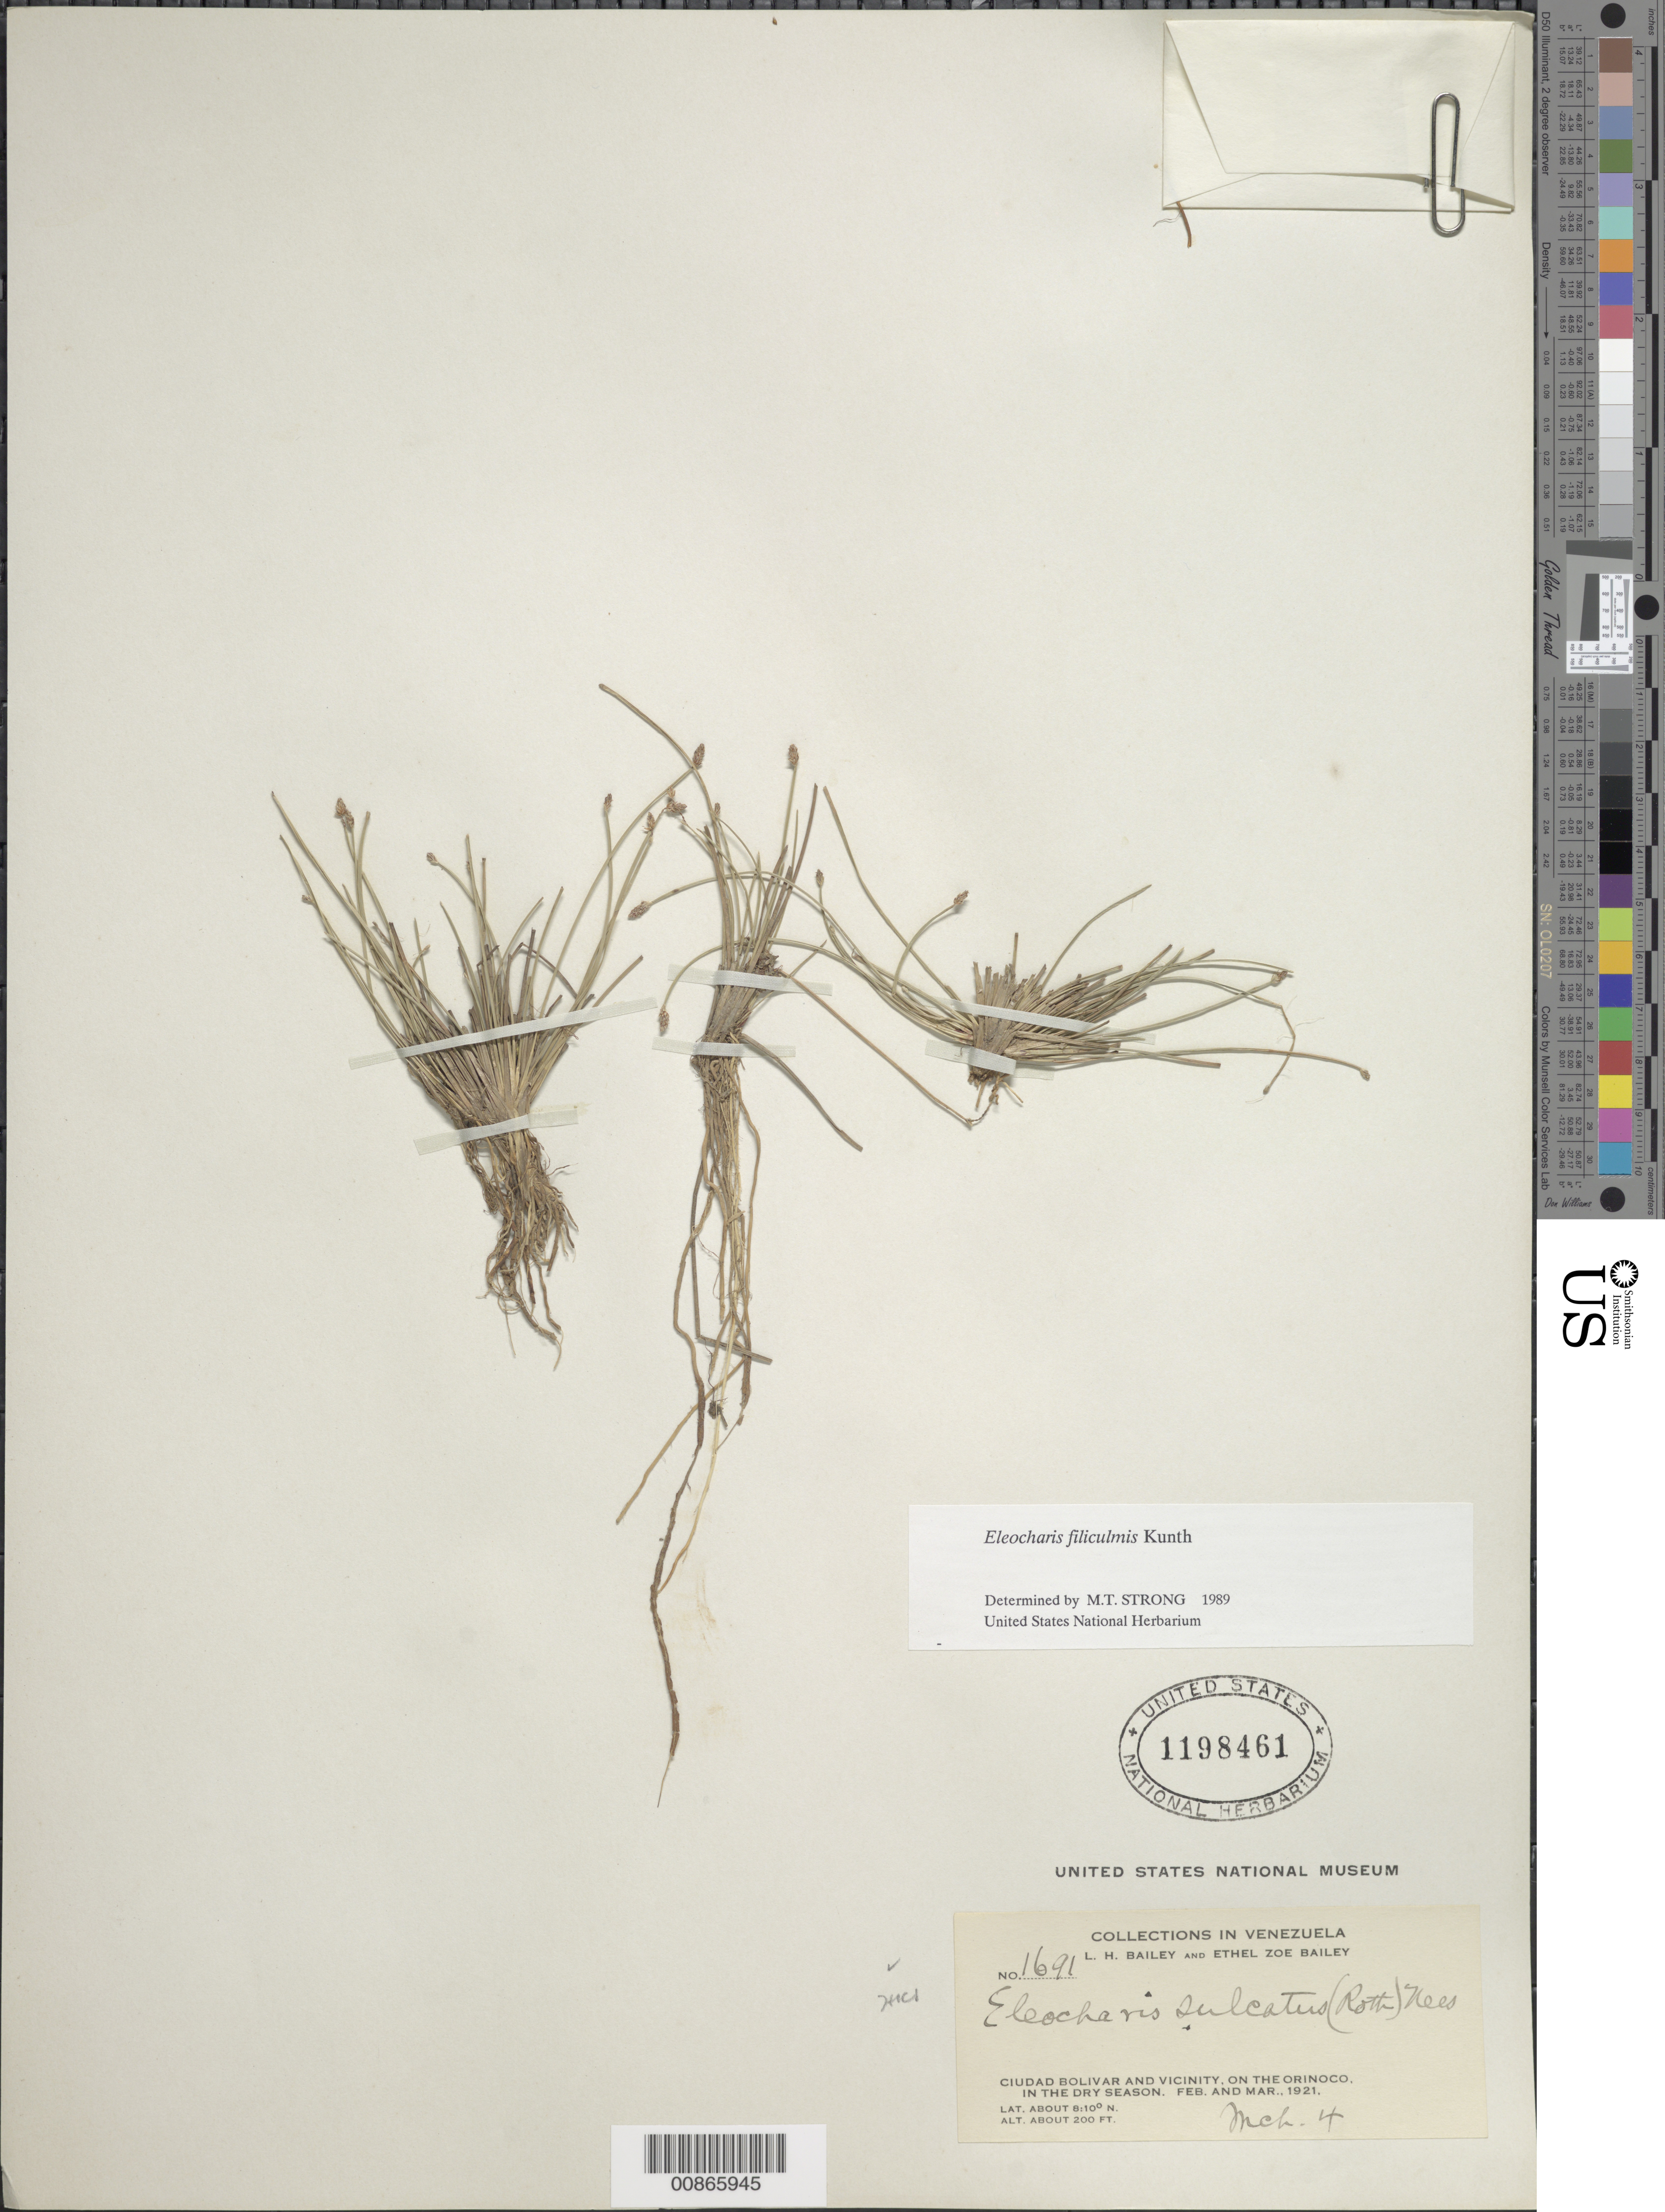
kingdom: Plantae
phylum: Tracheophyta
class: Liliopsida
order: Poales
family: Cyperaceae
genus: Eleocharis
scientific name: Eleocharis filiculmis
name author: Kunth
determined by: Strong, M. T., (US), Smithsonian Institution - National Museum of Natural History (UNITED STATES)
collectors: L. H. Bailey & E. Z. Bailey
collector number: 1691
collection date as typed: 4 March 1921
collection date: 1921-03-04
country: Venezuela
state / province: Bolívar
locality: Ciudad Bolívar and vicinity, Orinoco R.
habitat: Dry season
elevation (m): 61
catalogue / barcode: US 1198461